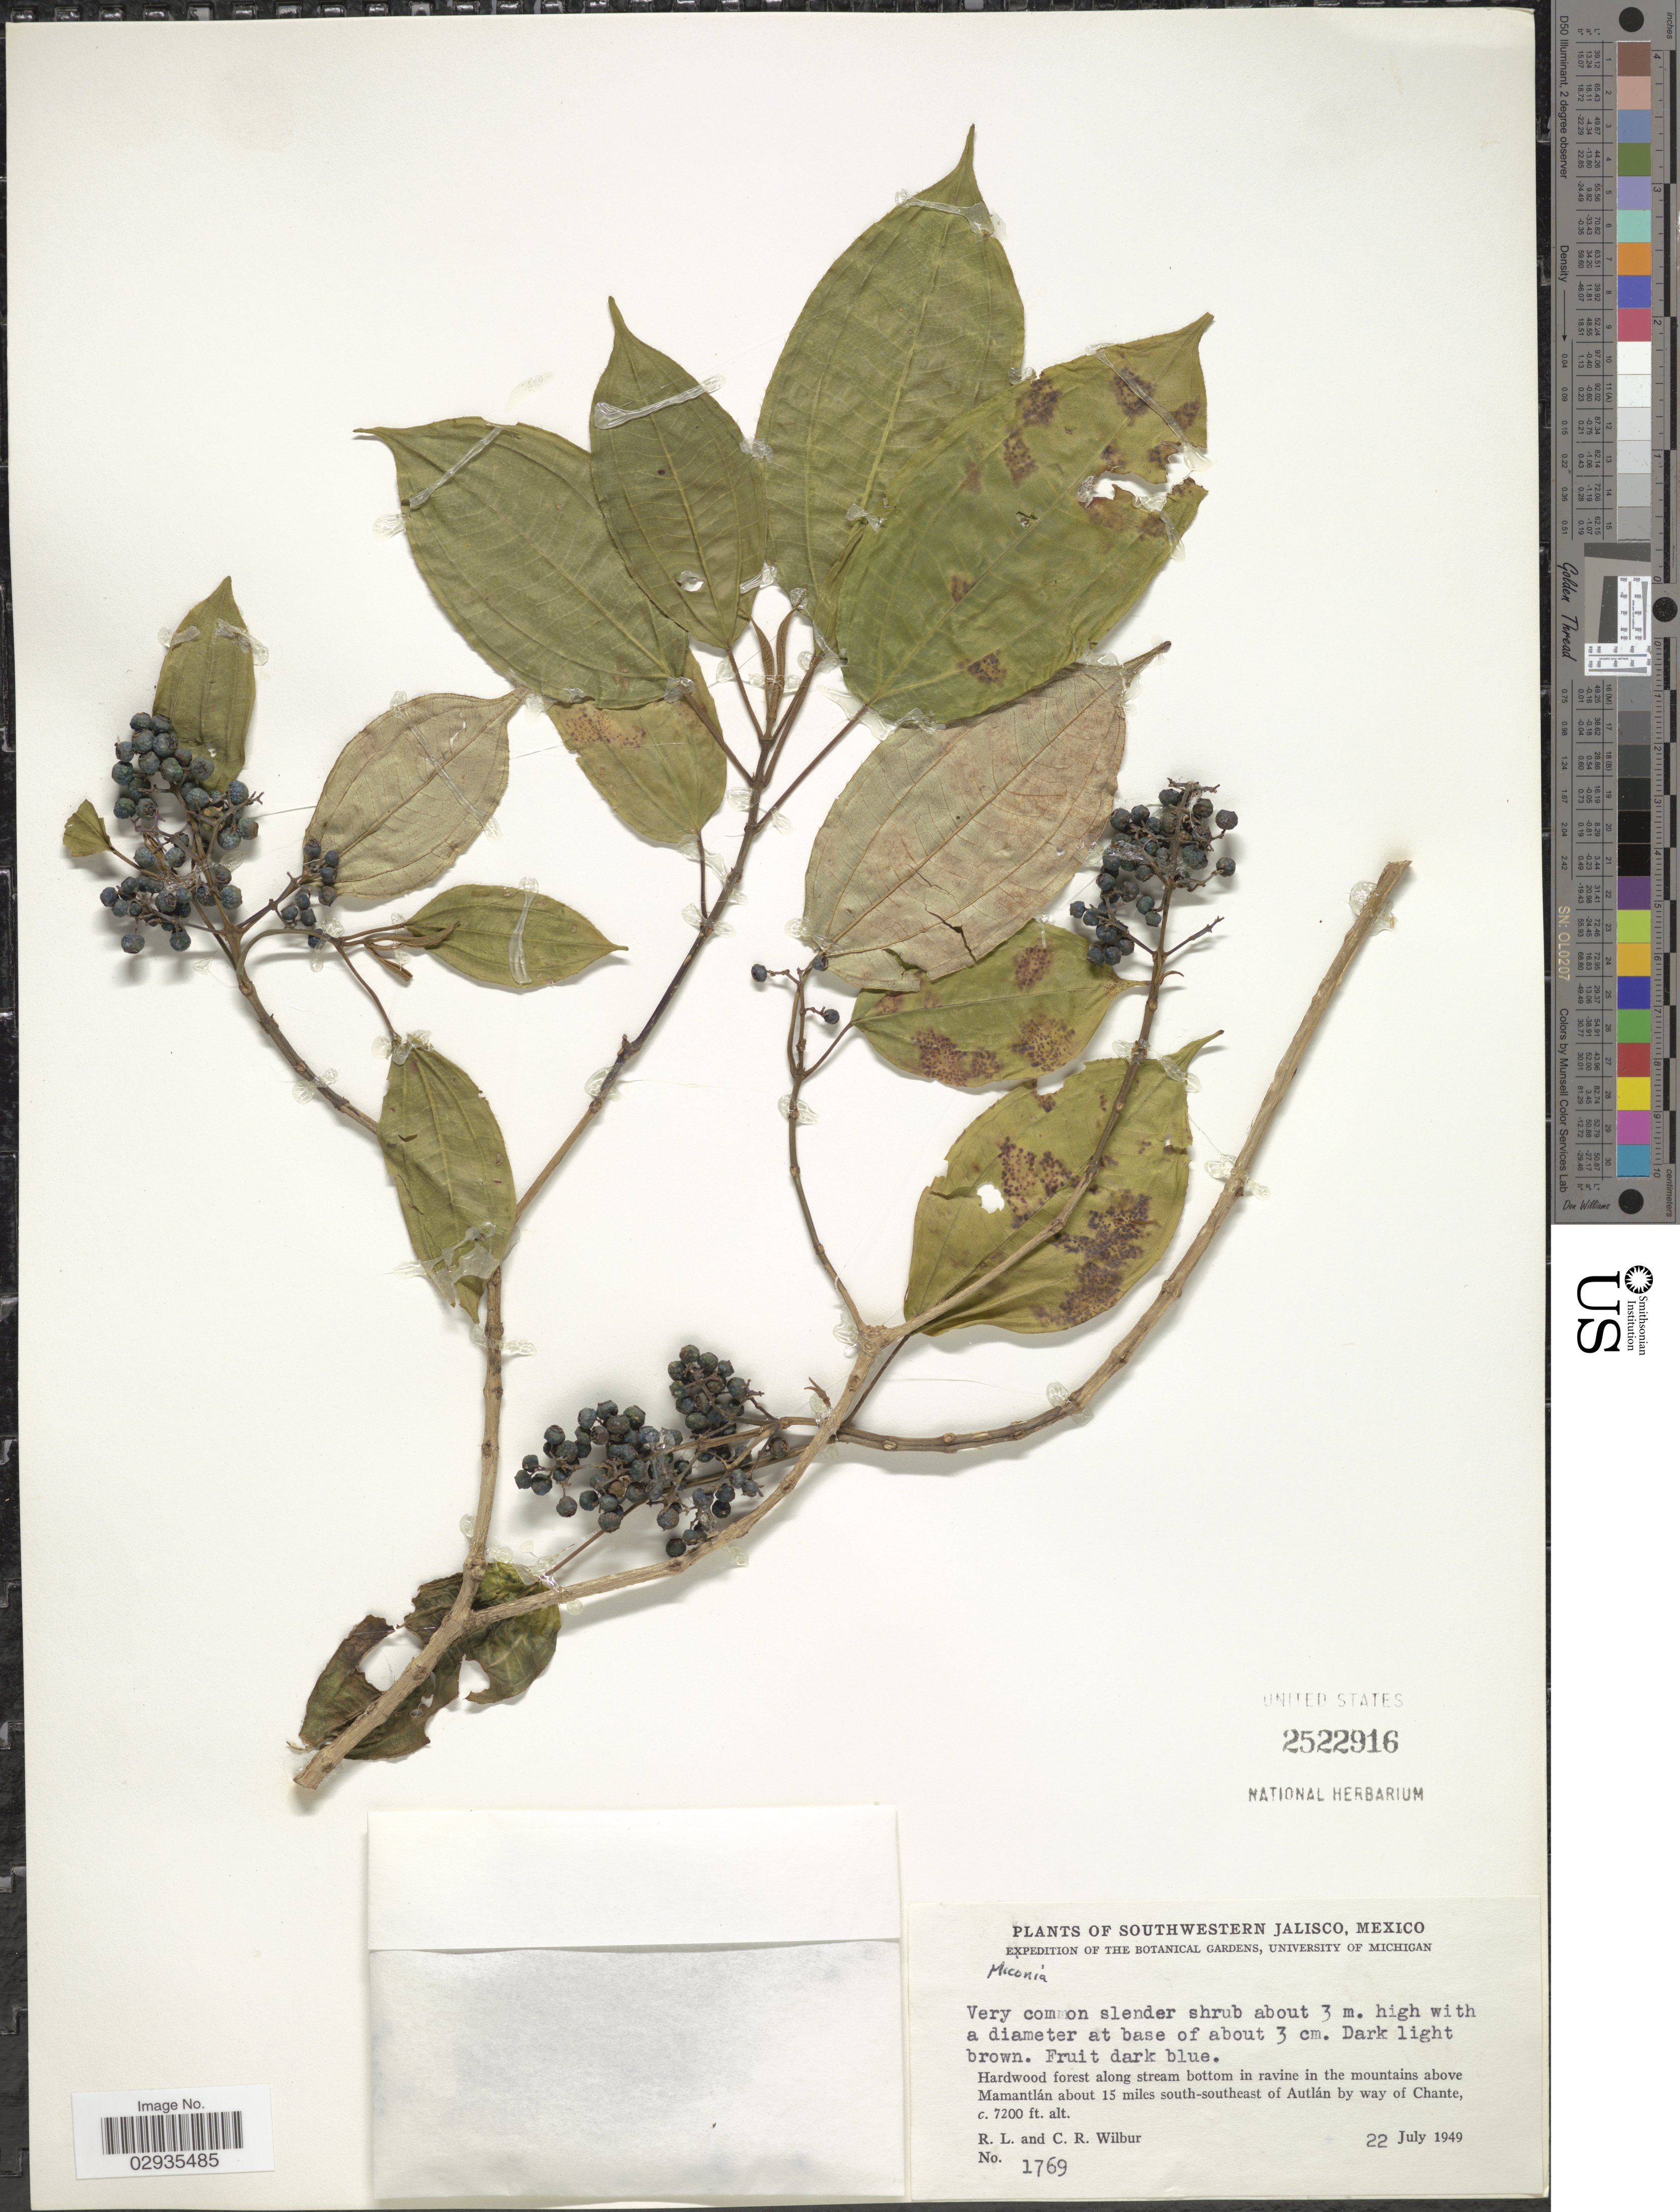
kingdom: Plantae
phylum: Tracheophyta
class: Magnoliopsida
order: Myrtales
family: Melastomataceae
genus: Miconia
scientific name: Miconia sp.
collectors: R. L. Wilbur & C. Wilbur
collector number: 1769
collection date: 1949-07-22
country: Mexico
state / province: Jalisco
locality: Southwestern Jalisco, Hardwood forest along stream bottom in ravine in the mountains above Mamantlán about 15 miles south-southeast of Autlán by way of Chante.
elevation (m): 2195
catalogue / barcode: US 2522916